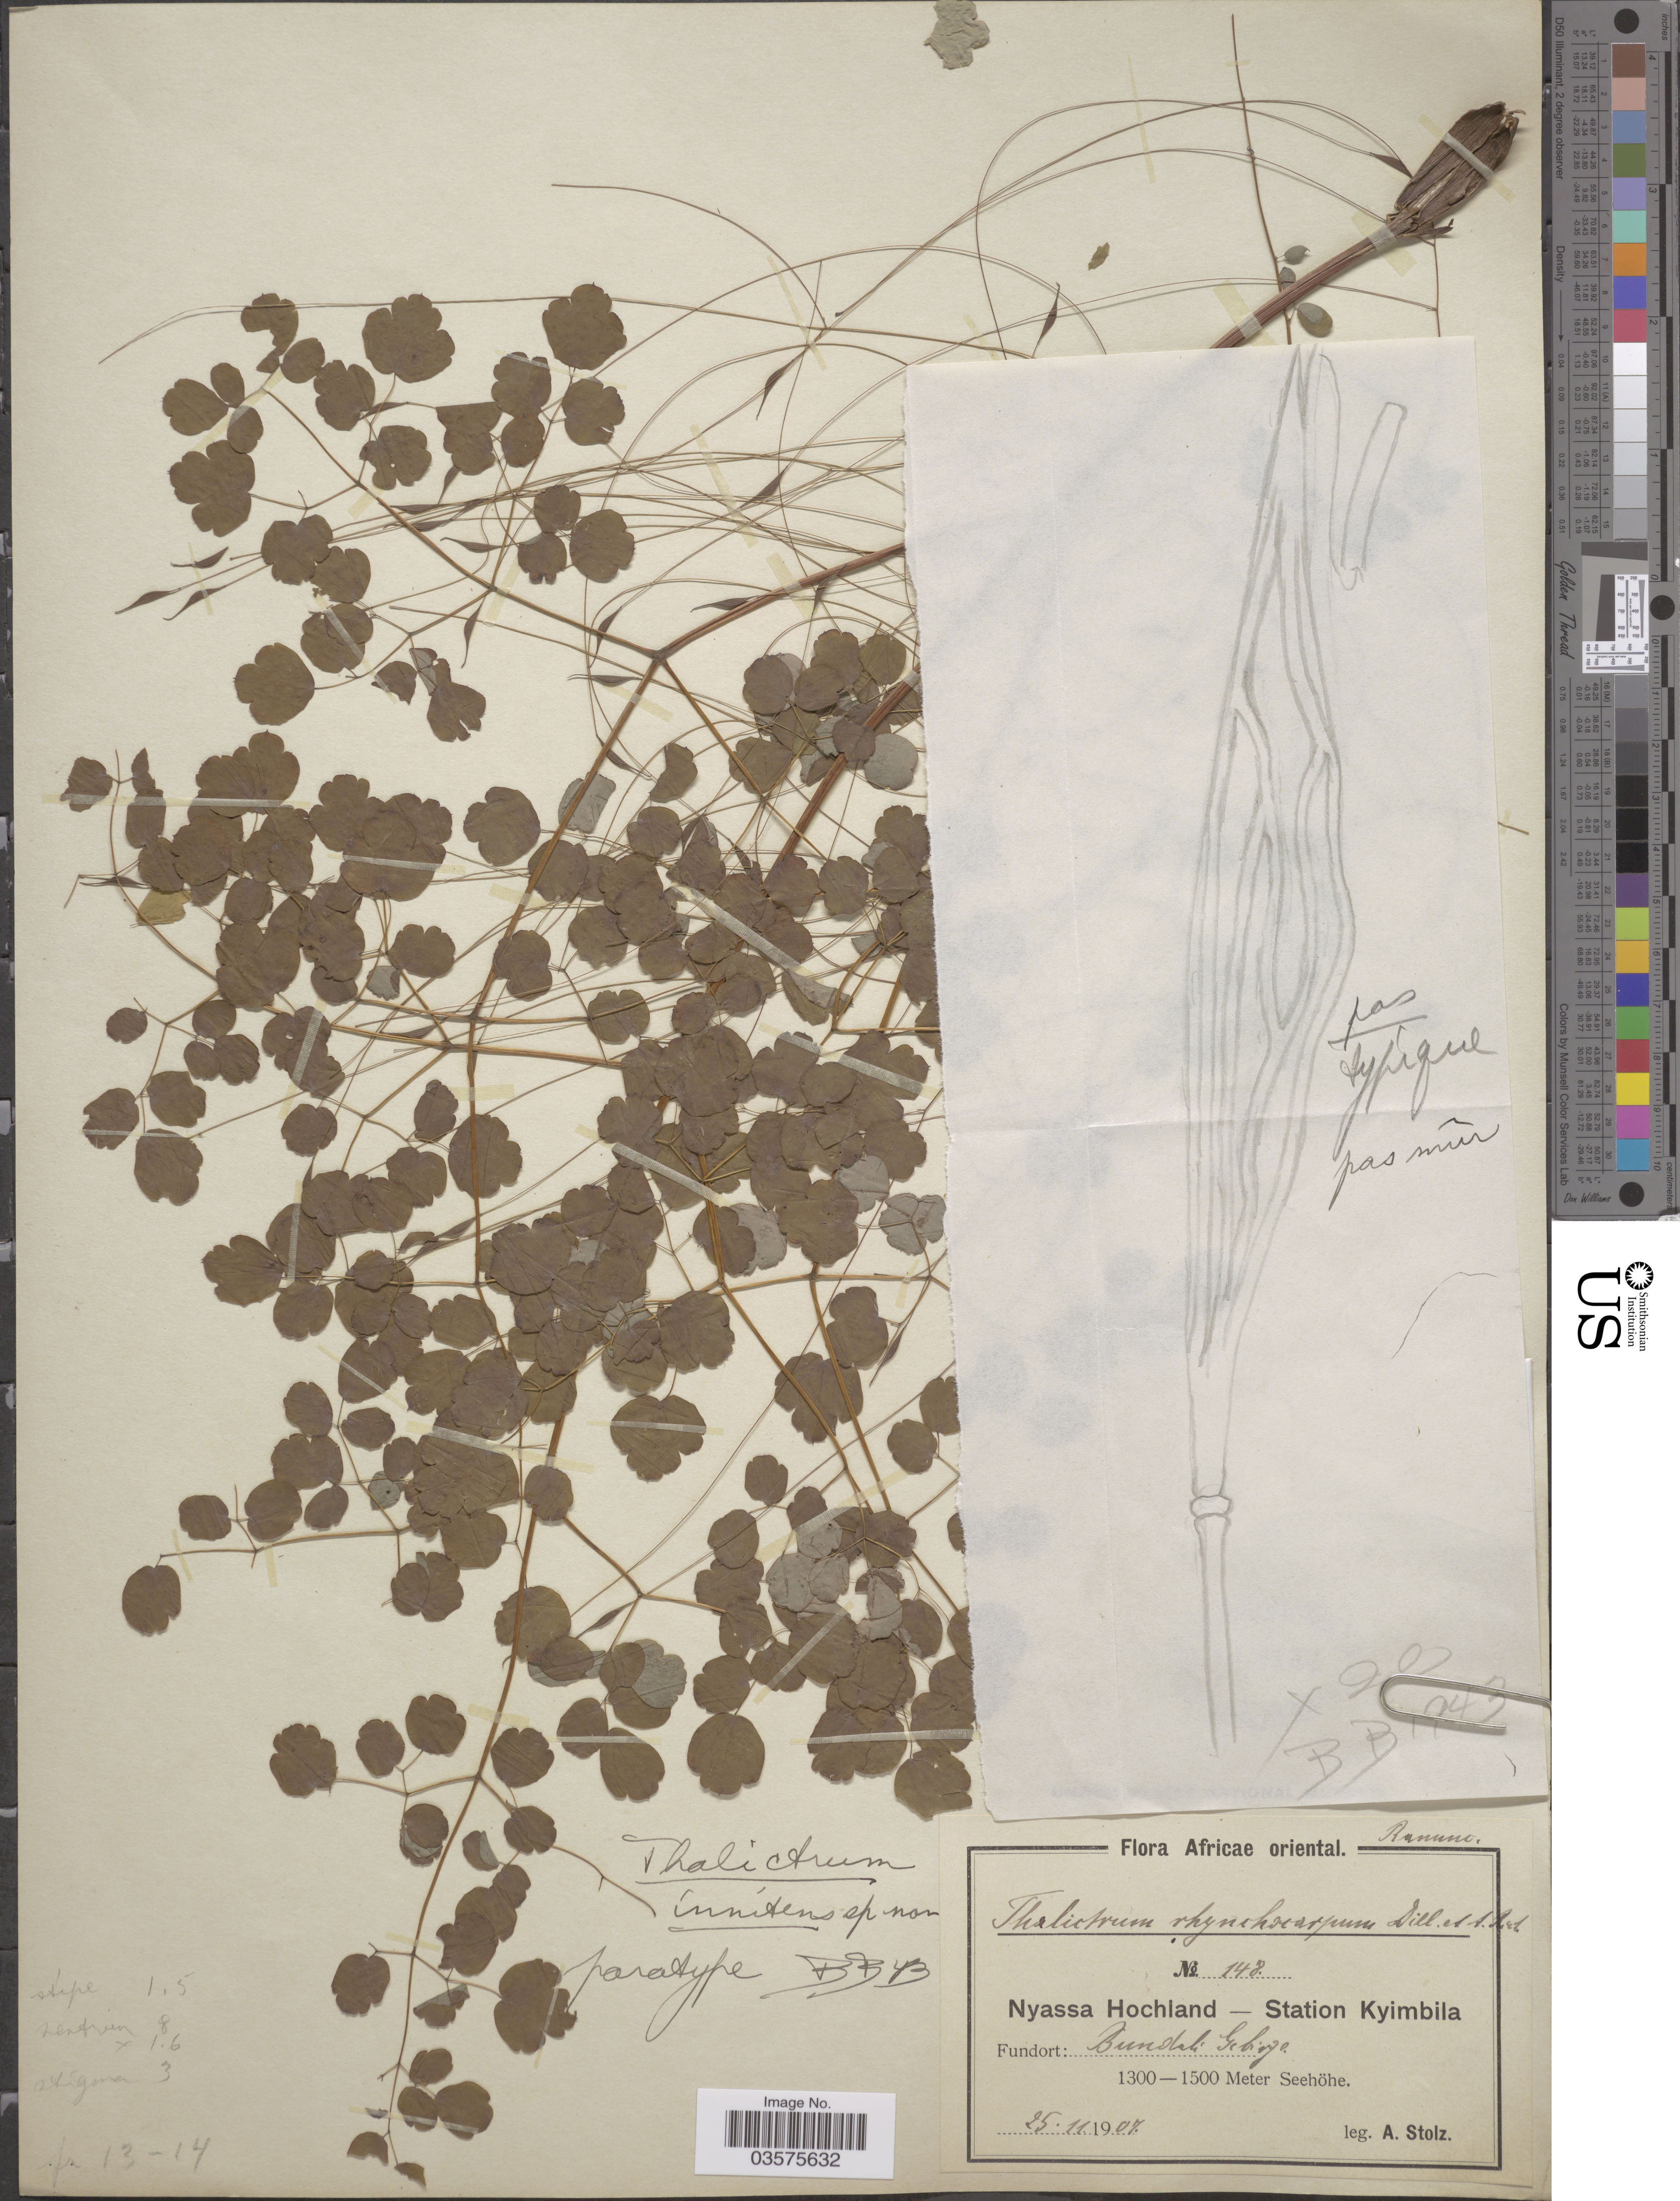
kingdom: Plantae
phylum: Tracheophyta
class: Magnoliopsida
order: Ranunculales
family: Ranunculaceae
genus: Thalictrum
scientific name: Thalictrum innitens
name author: B. Boivin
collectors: A. Stolz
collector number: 148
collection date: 1907-11-25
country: Tanzania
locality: Africae oriental. Nyassa Hochland - Station Kyimbila. Bundali Gebirge.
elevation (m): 1300